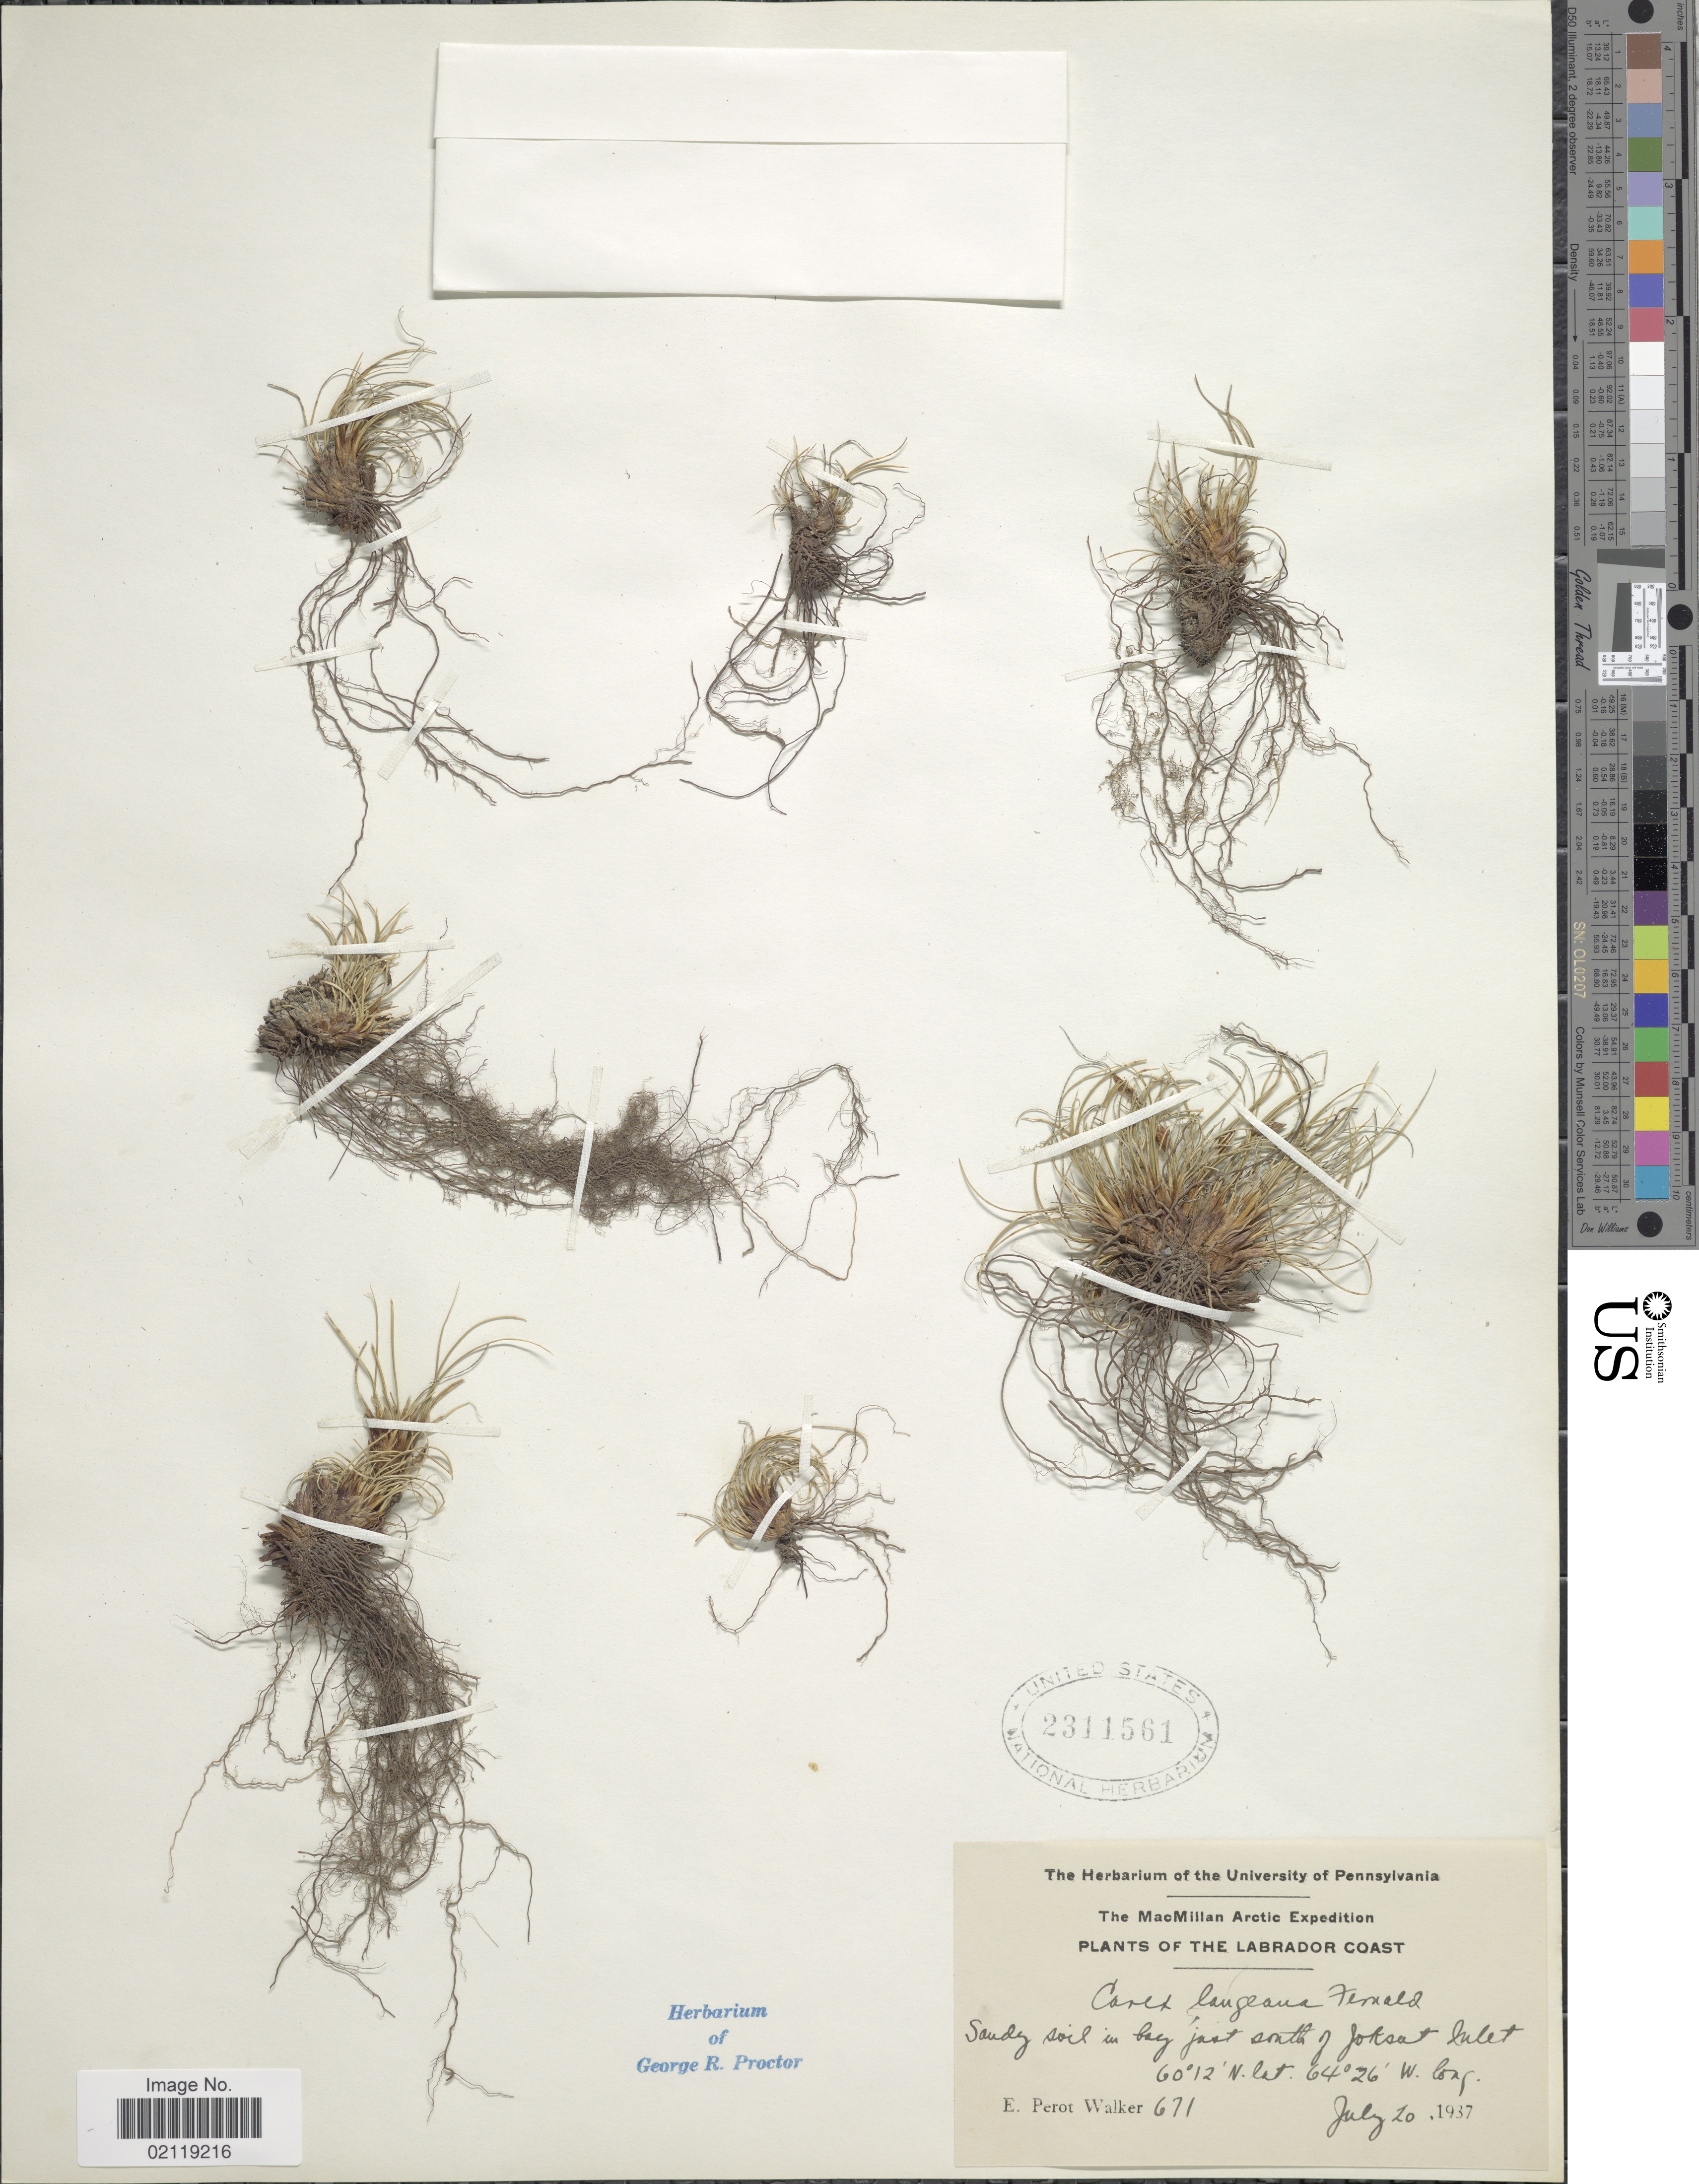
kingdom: Plantae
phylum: Tracheophyta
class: Liliopsida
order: Poales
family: Cyperaceae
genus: Carex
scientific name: Carex x langeana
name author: Fernald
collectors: E. P. Walker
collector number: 671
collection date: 1937-07-20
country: Canada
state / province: Newfoundland and Labrador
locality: Arctic. The Labrador Coast. Sandy soil in bay just south of Joksut Inlet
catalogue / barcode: US 2311561